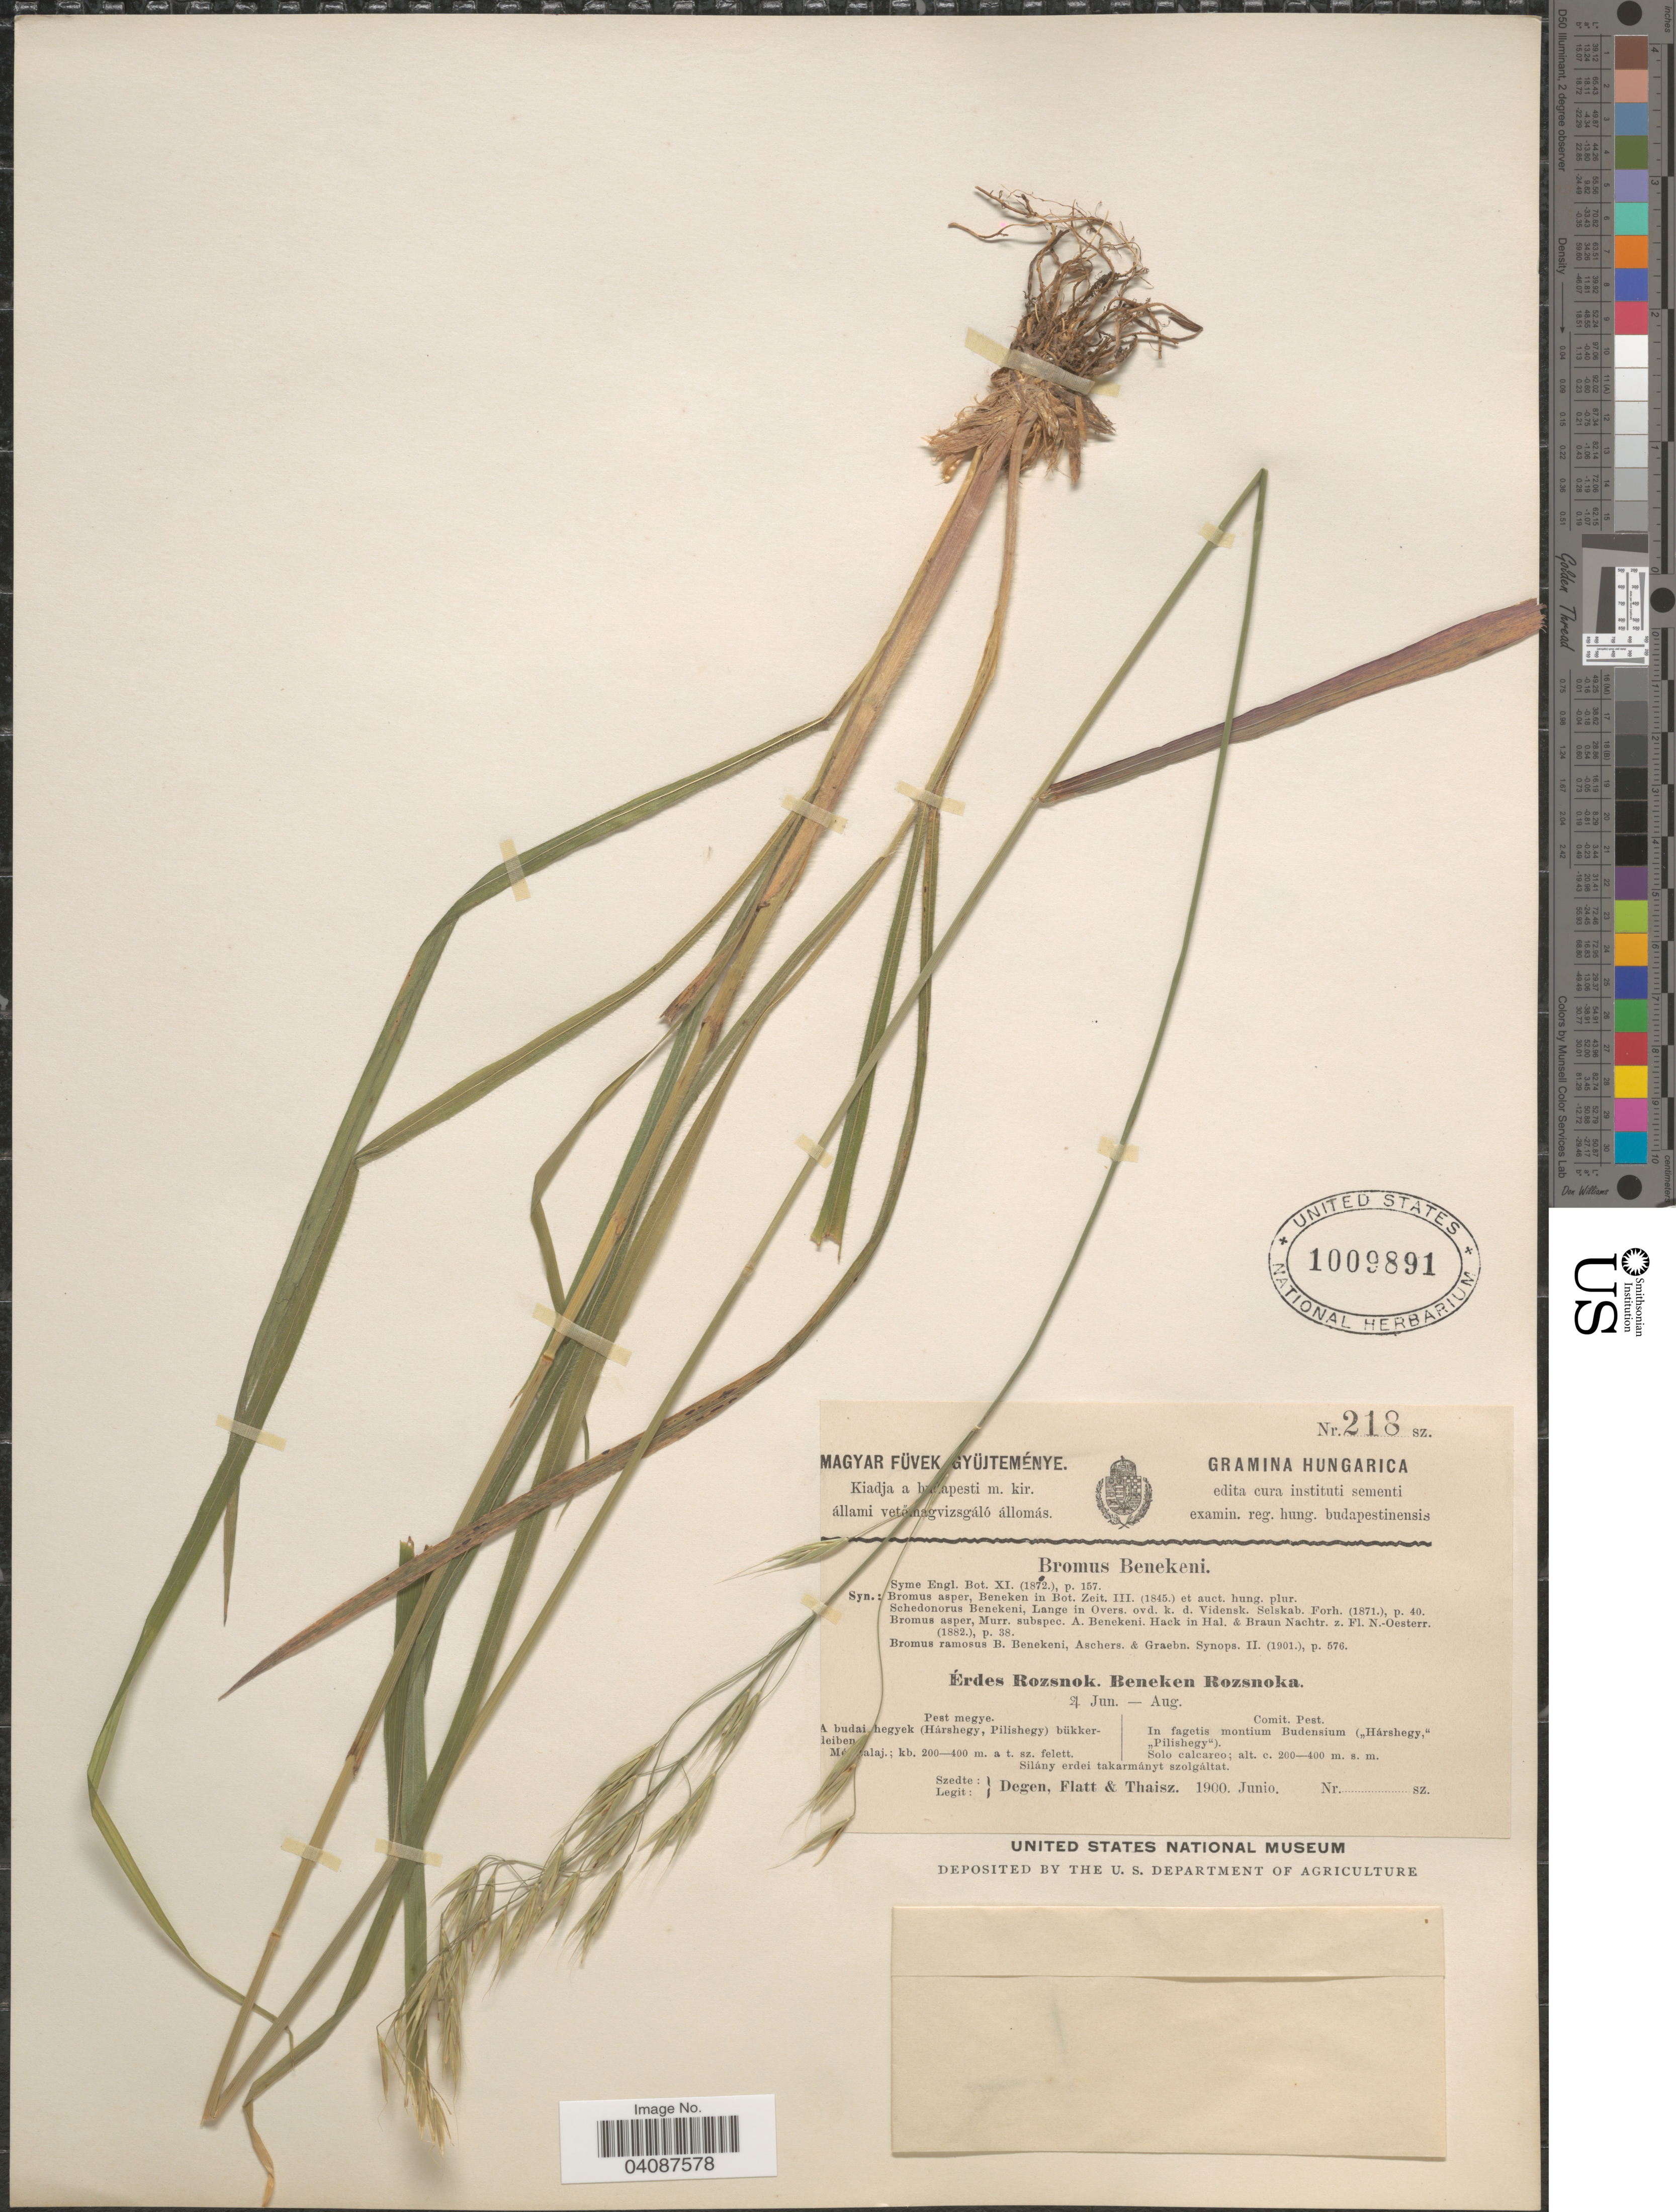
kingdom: Plantae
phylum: Tracheophyta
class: Liliopsida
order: Poales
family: Poaceae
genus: Bromus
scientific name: Bromus benekenii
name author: (Lange) Trimen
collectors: Degen., C. de Flatt & Thaisz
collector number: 218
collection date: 1900-06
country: Hungary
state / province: Pest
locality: In fagetis montium Rudensium ("Hárshegy," "Pilishegy").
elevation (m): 200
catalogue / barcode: US 1009891